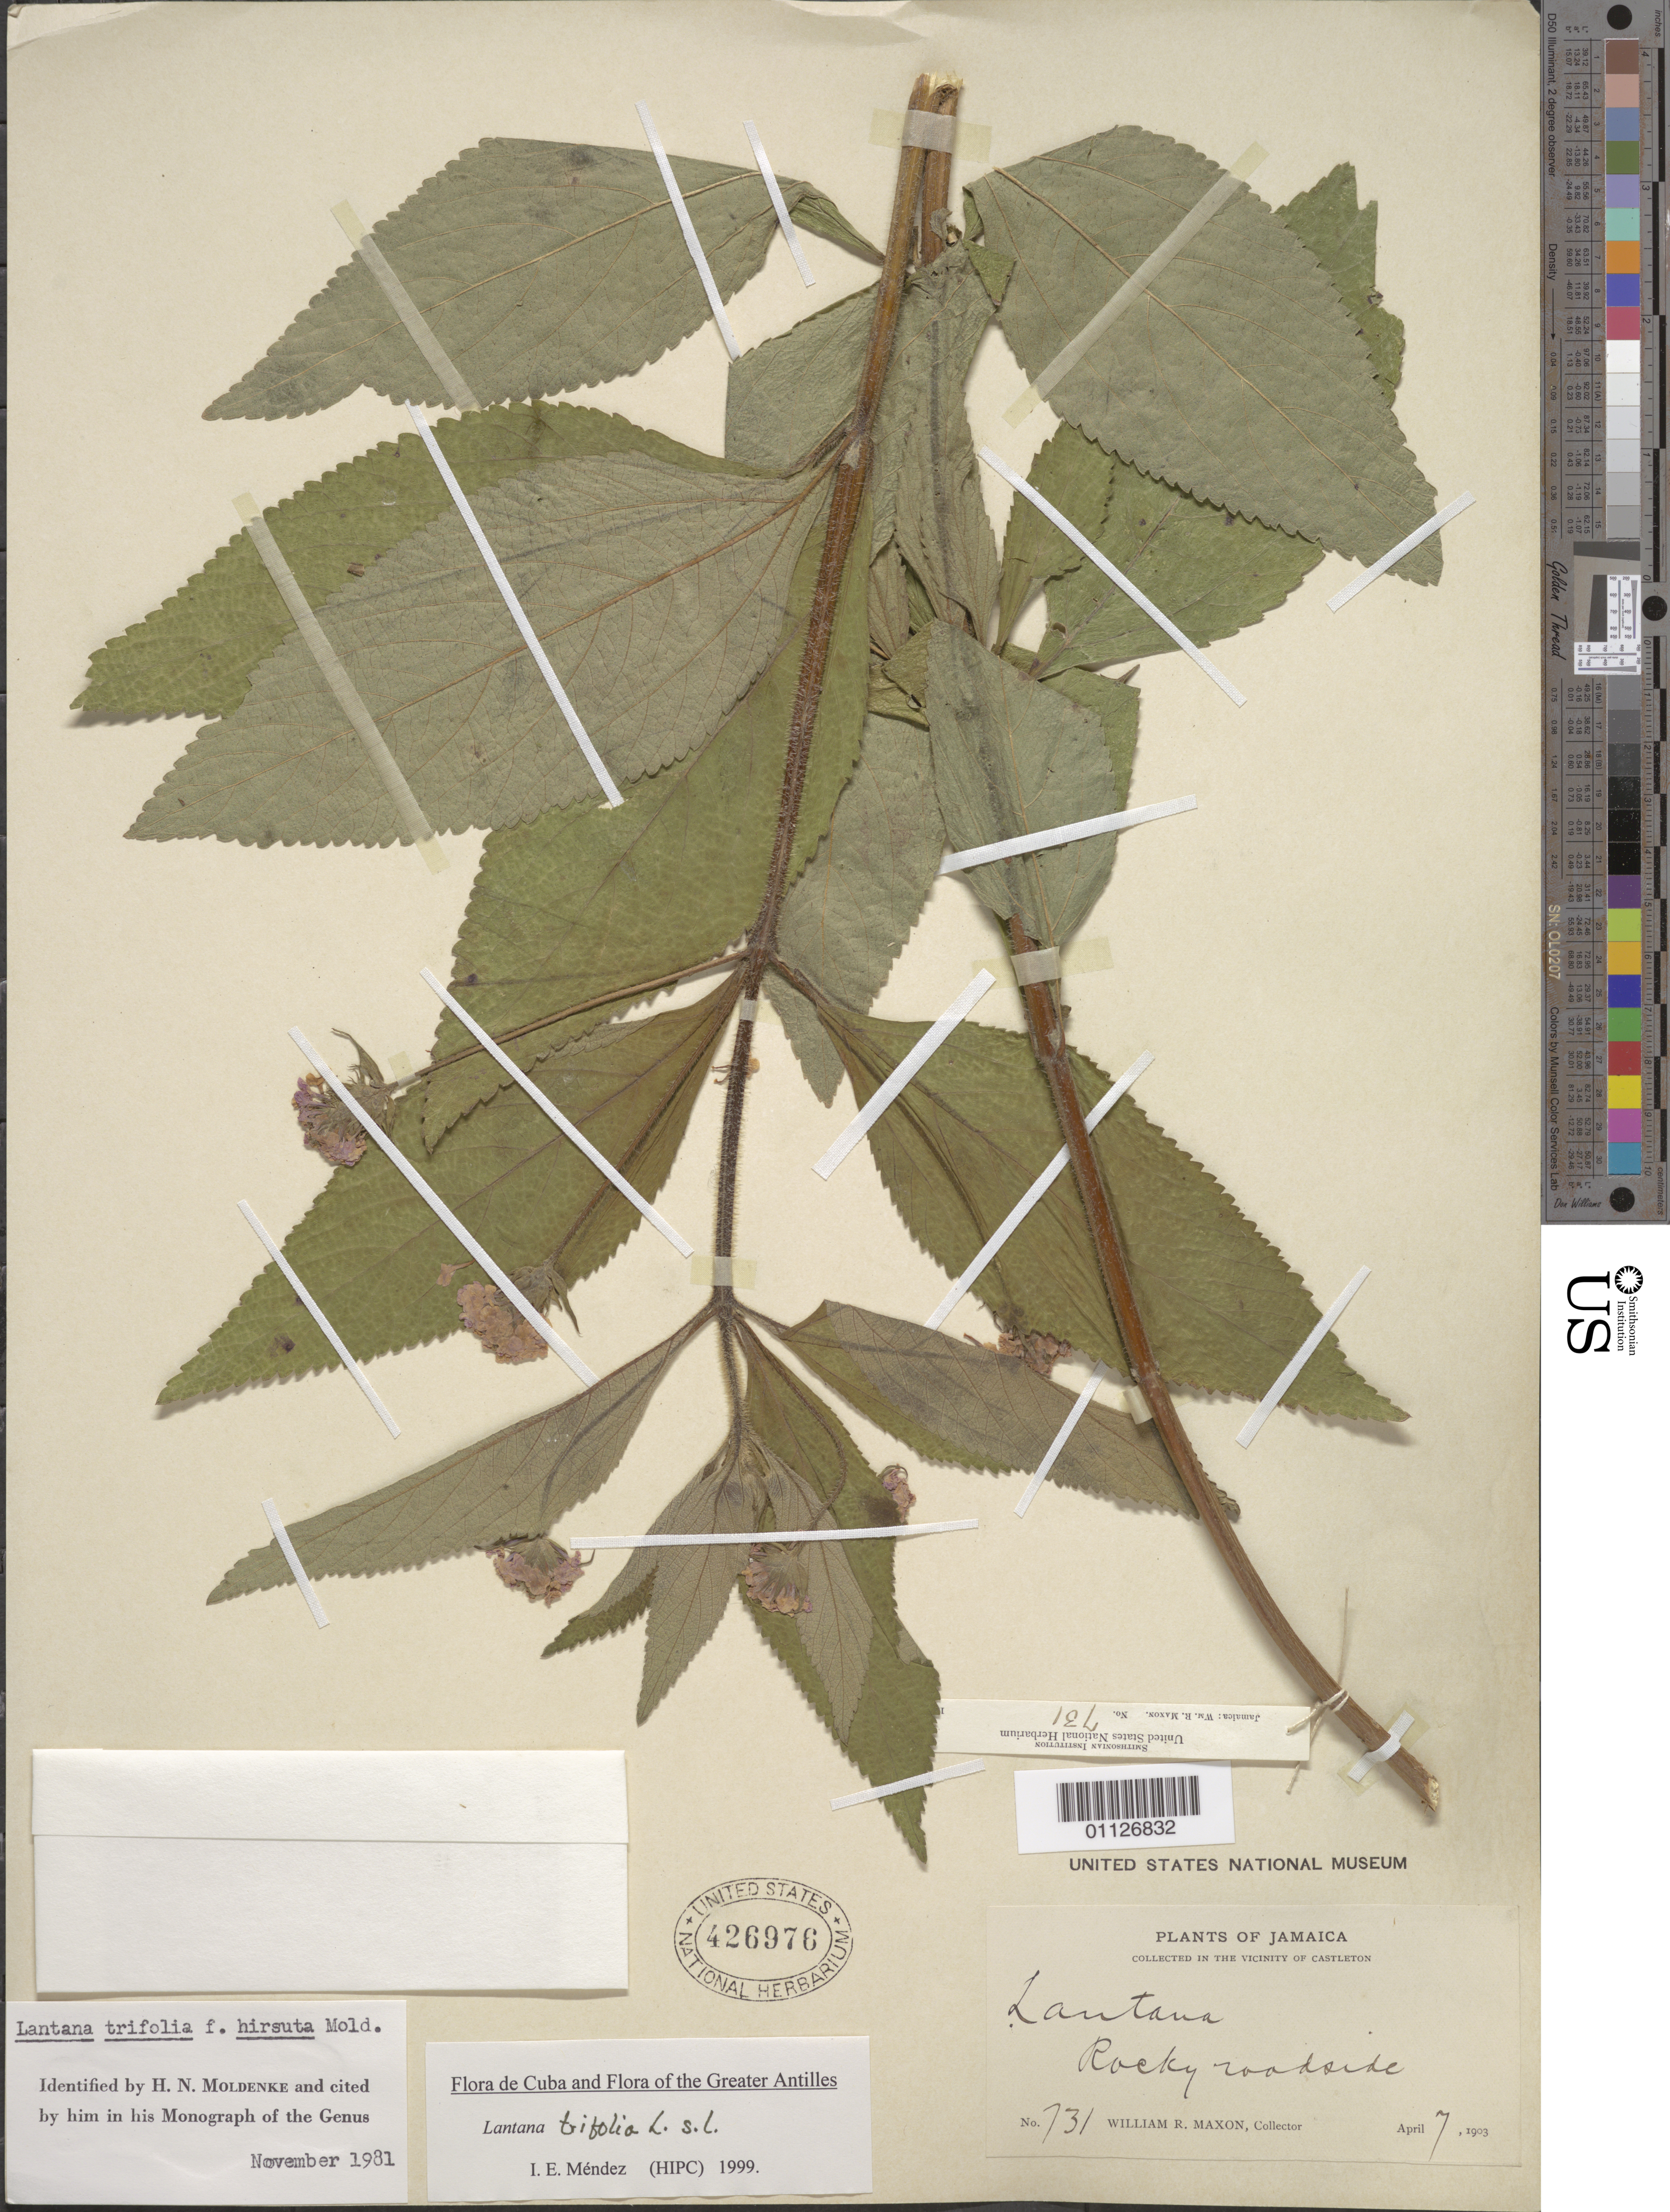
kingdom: Plantae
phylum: Tracheophyta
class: Magnoliopsida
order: Lamiales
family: Verbenaceae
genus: Lantana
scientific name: Lantana trifolia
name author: L.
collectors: W. R. Maxon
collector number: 731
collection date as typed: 07 Apr 1903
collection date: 1903-04-07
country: Jamaica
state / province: Saint Mary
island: Jamaica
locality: Castleton, rocky roadside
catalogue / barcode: US 426976